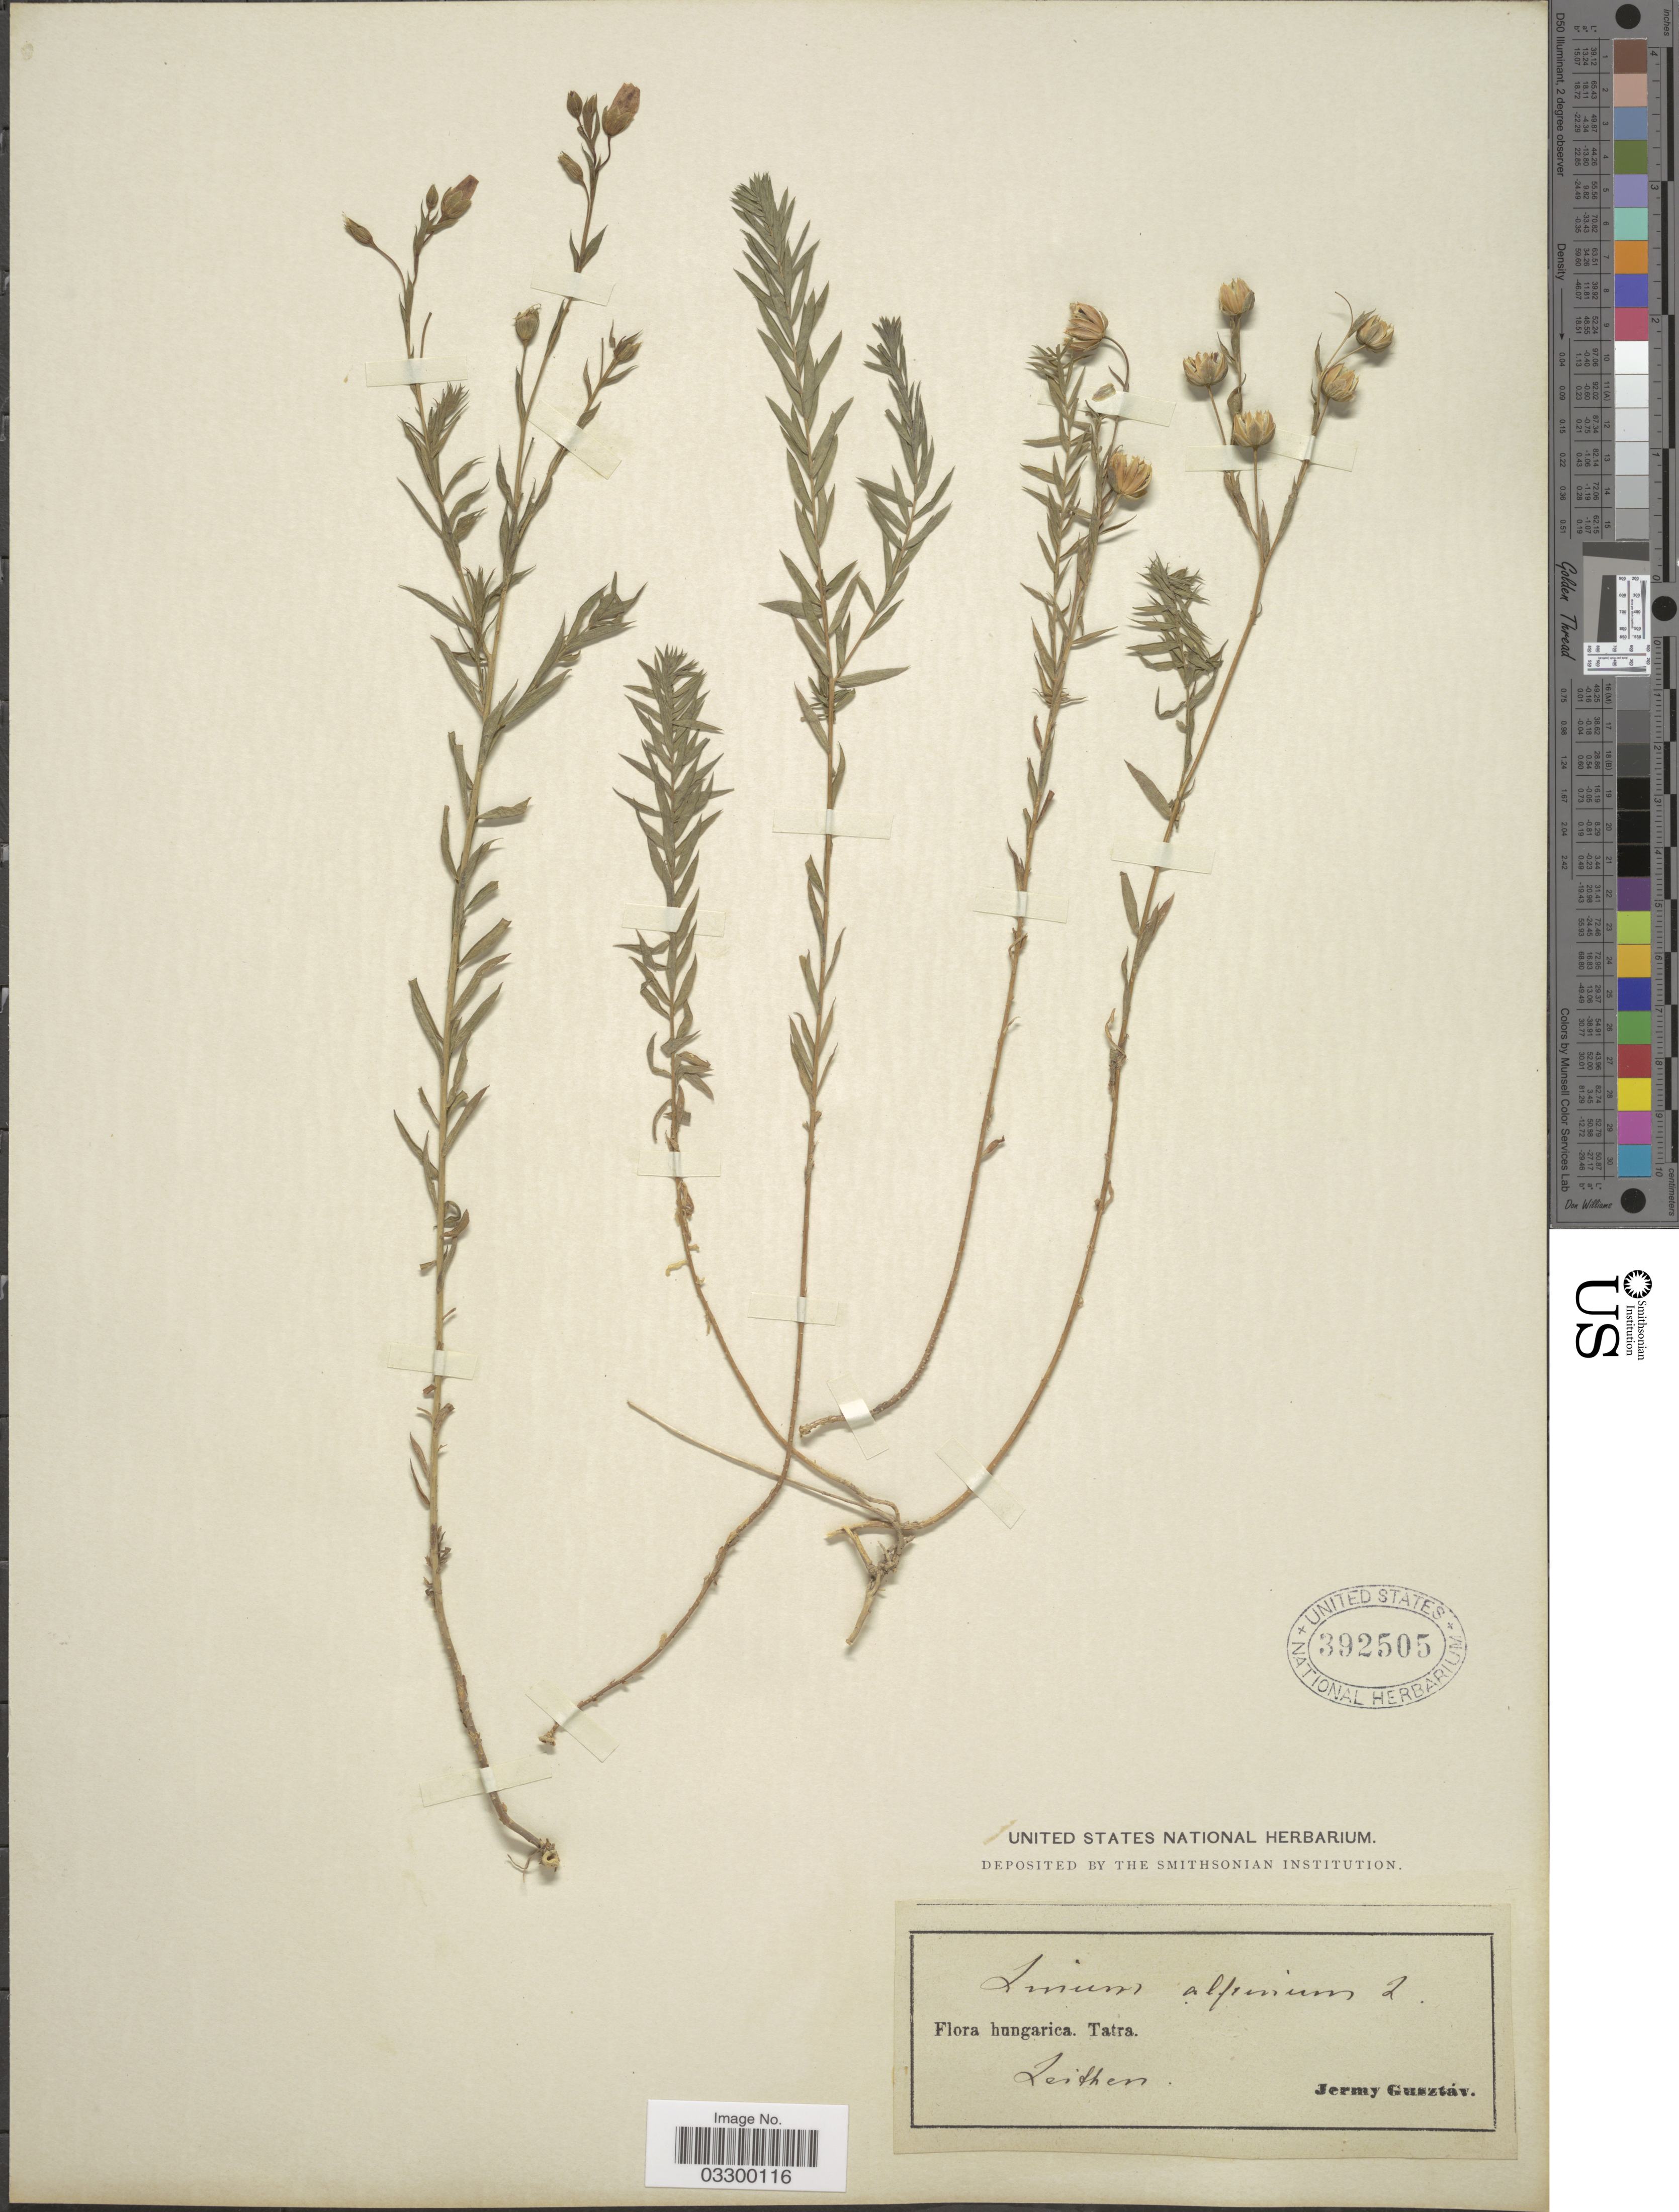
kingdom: Plantae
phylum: Tracheophyta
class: Magnoliopsida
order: Malpighiales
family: Linaceae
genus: Linum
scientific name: Linum alpinum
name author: Jacq.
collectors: G. Jermy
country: Hungary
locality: Tatra. Leithen.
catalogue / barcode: US 392505